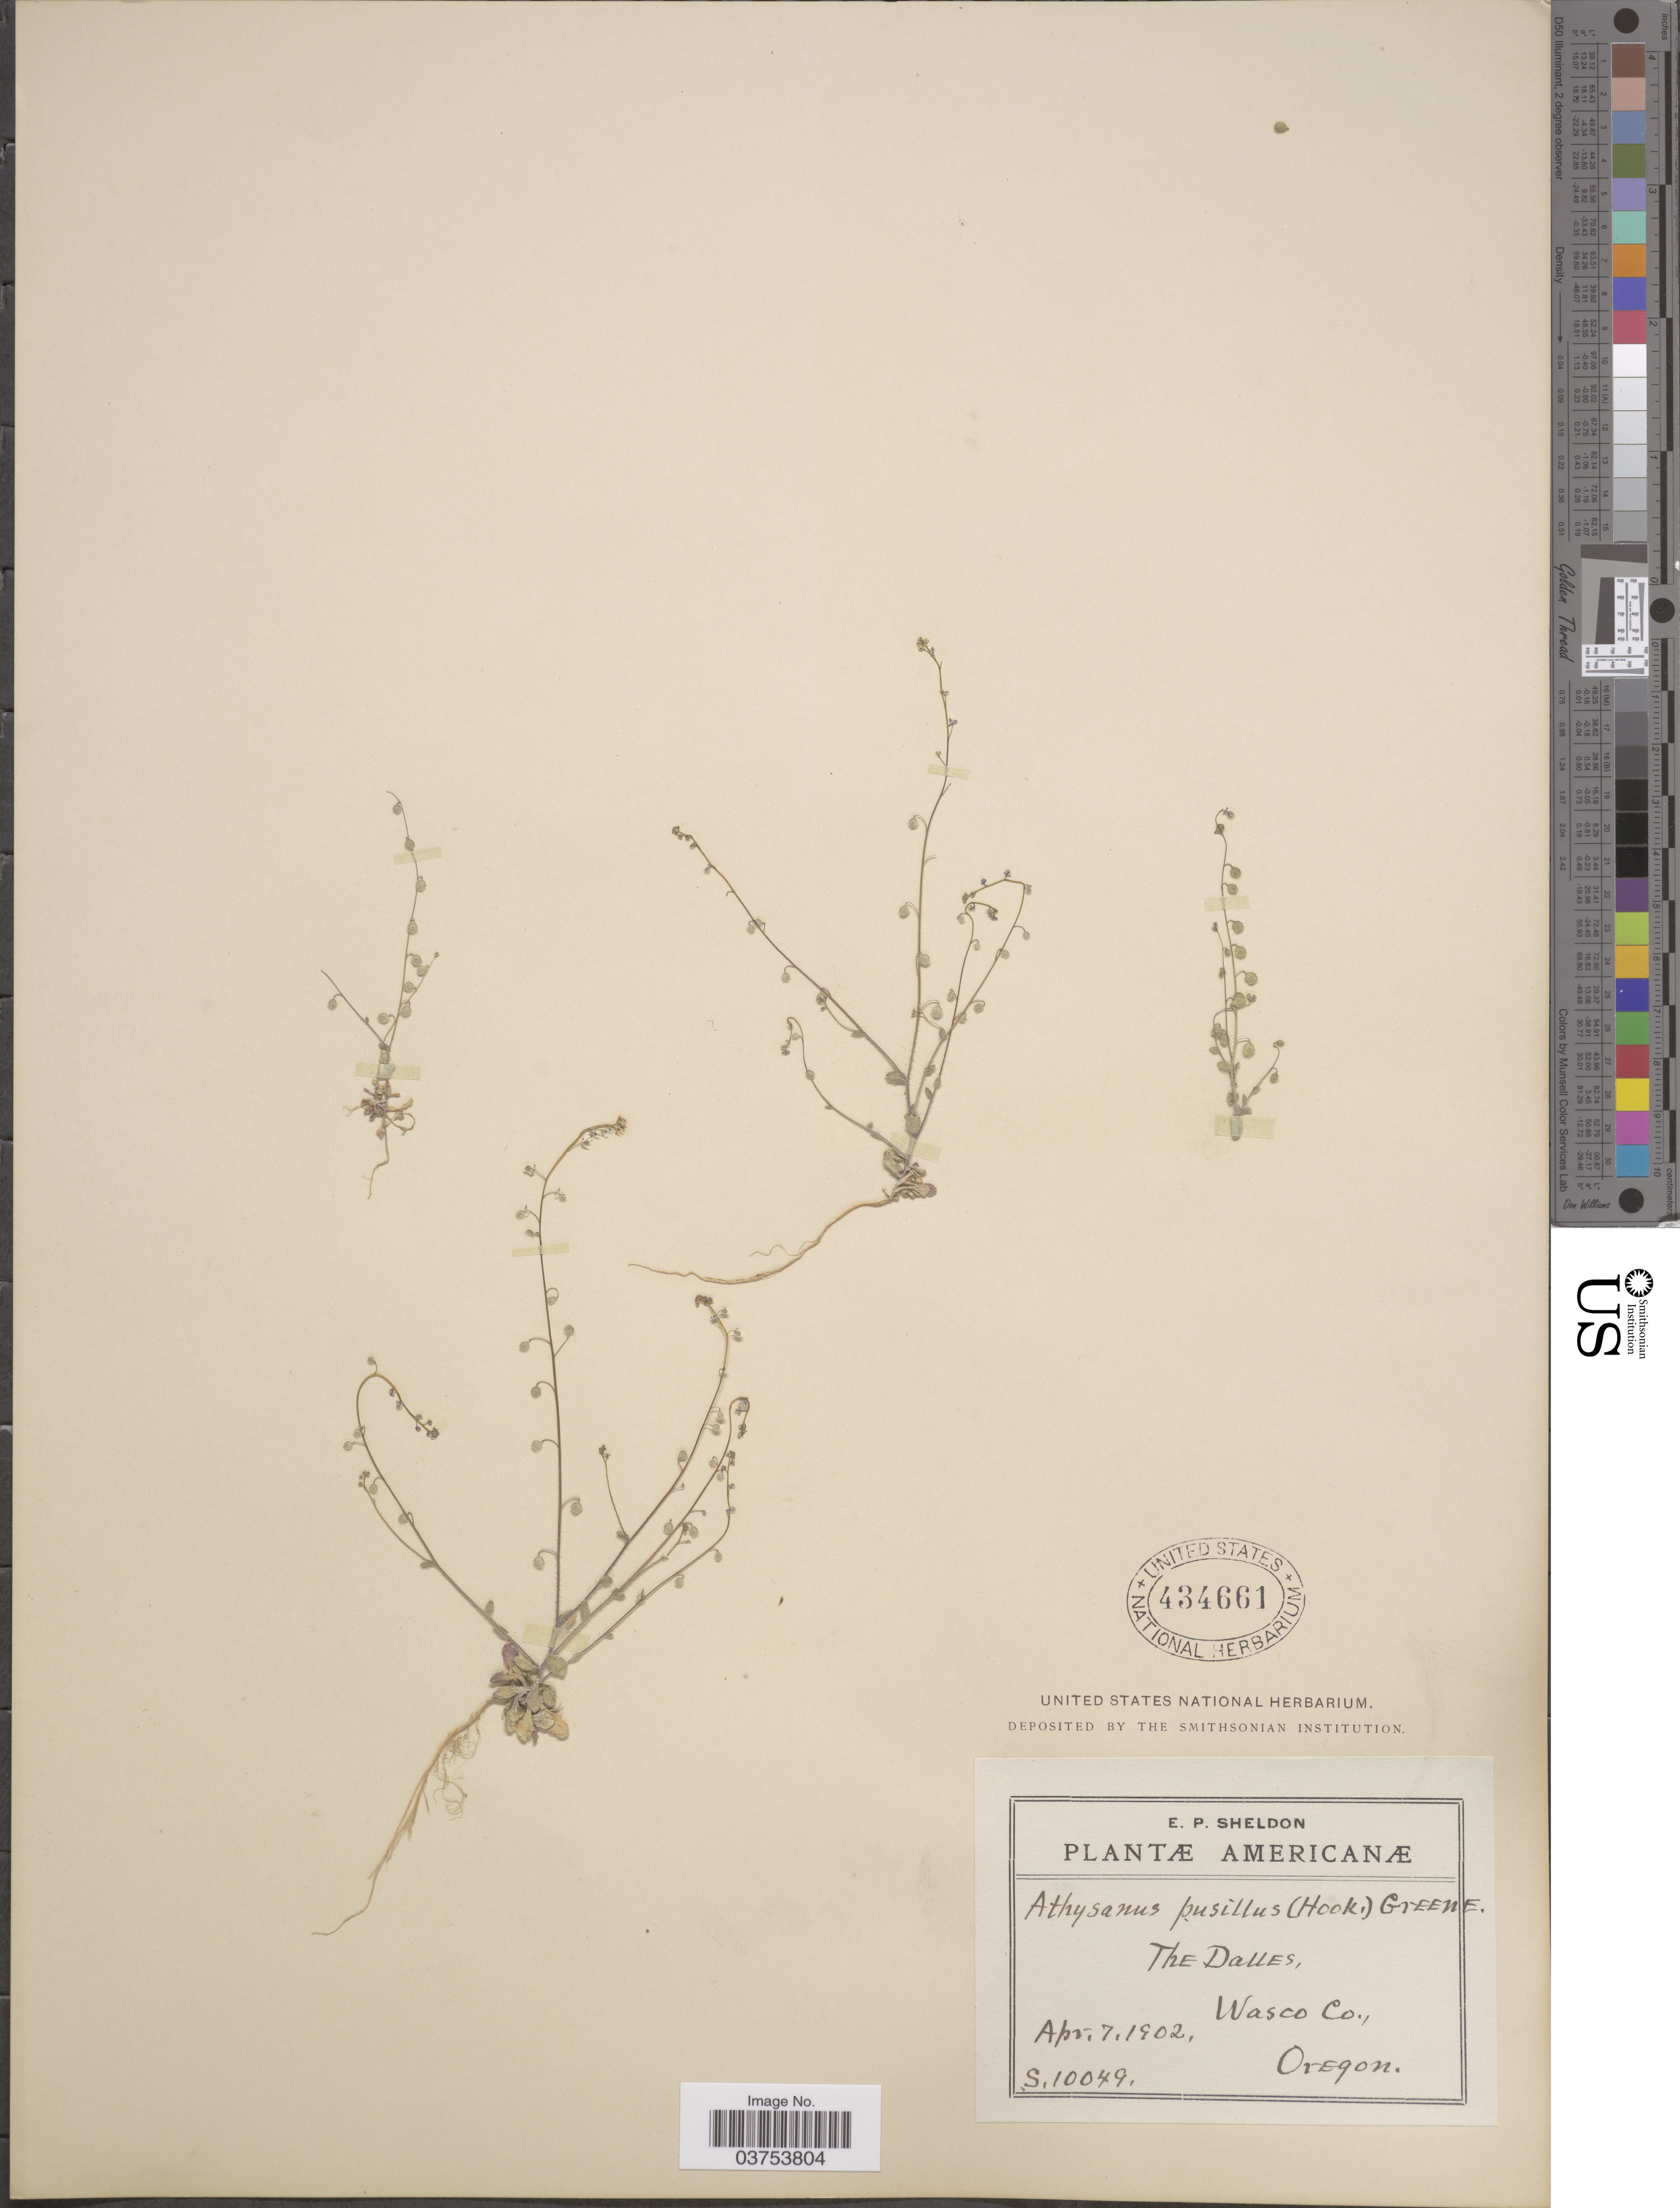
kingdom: Plantae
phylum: Tracheophyta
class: Magnoliopsida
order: Brassicales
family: Brassicaceae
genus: Athysanus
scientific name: Athysanus pusillus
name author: (Hook.) Greene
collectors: E. P. Sheldon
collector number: S10049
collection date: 1902-04-07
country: United States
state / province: Oregon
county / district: Wasco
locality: The Dalles, Wasco Co.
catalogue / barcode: US 434661